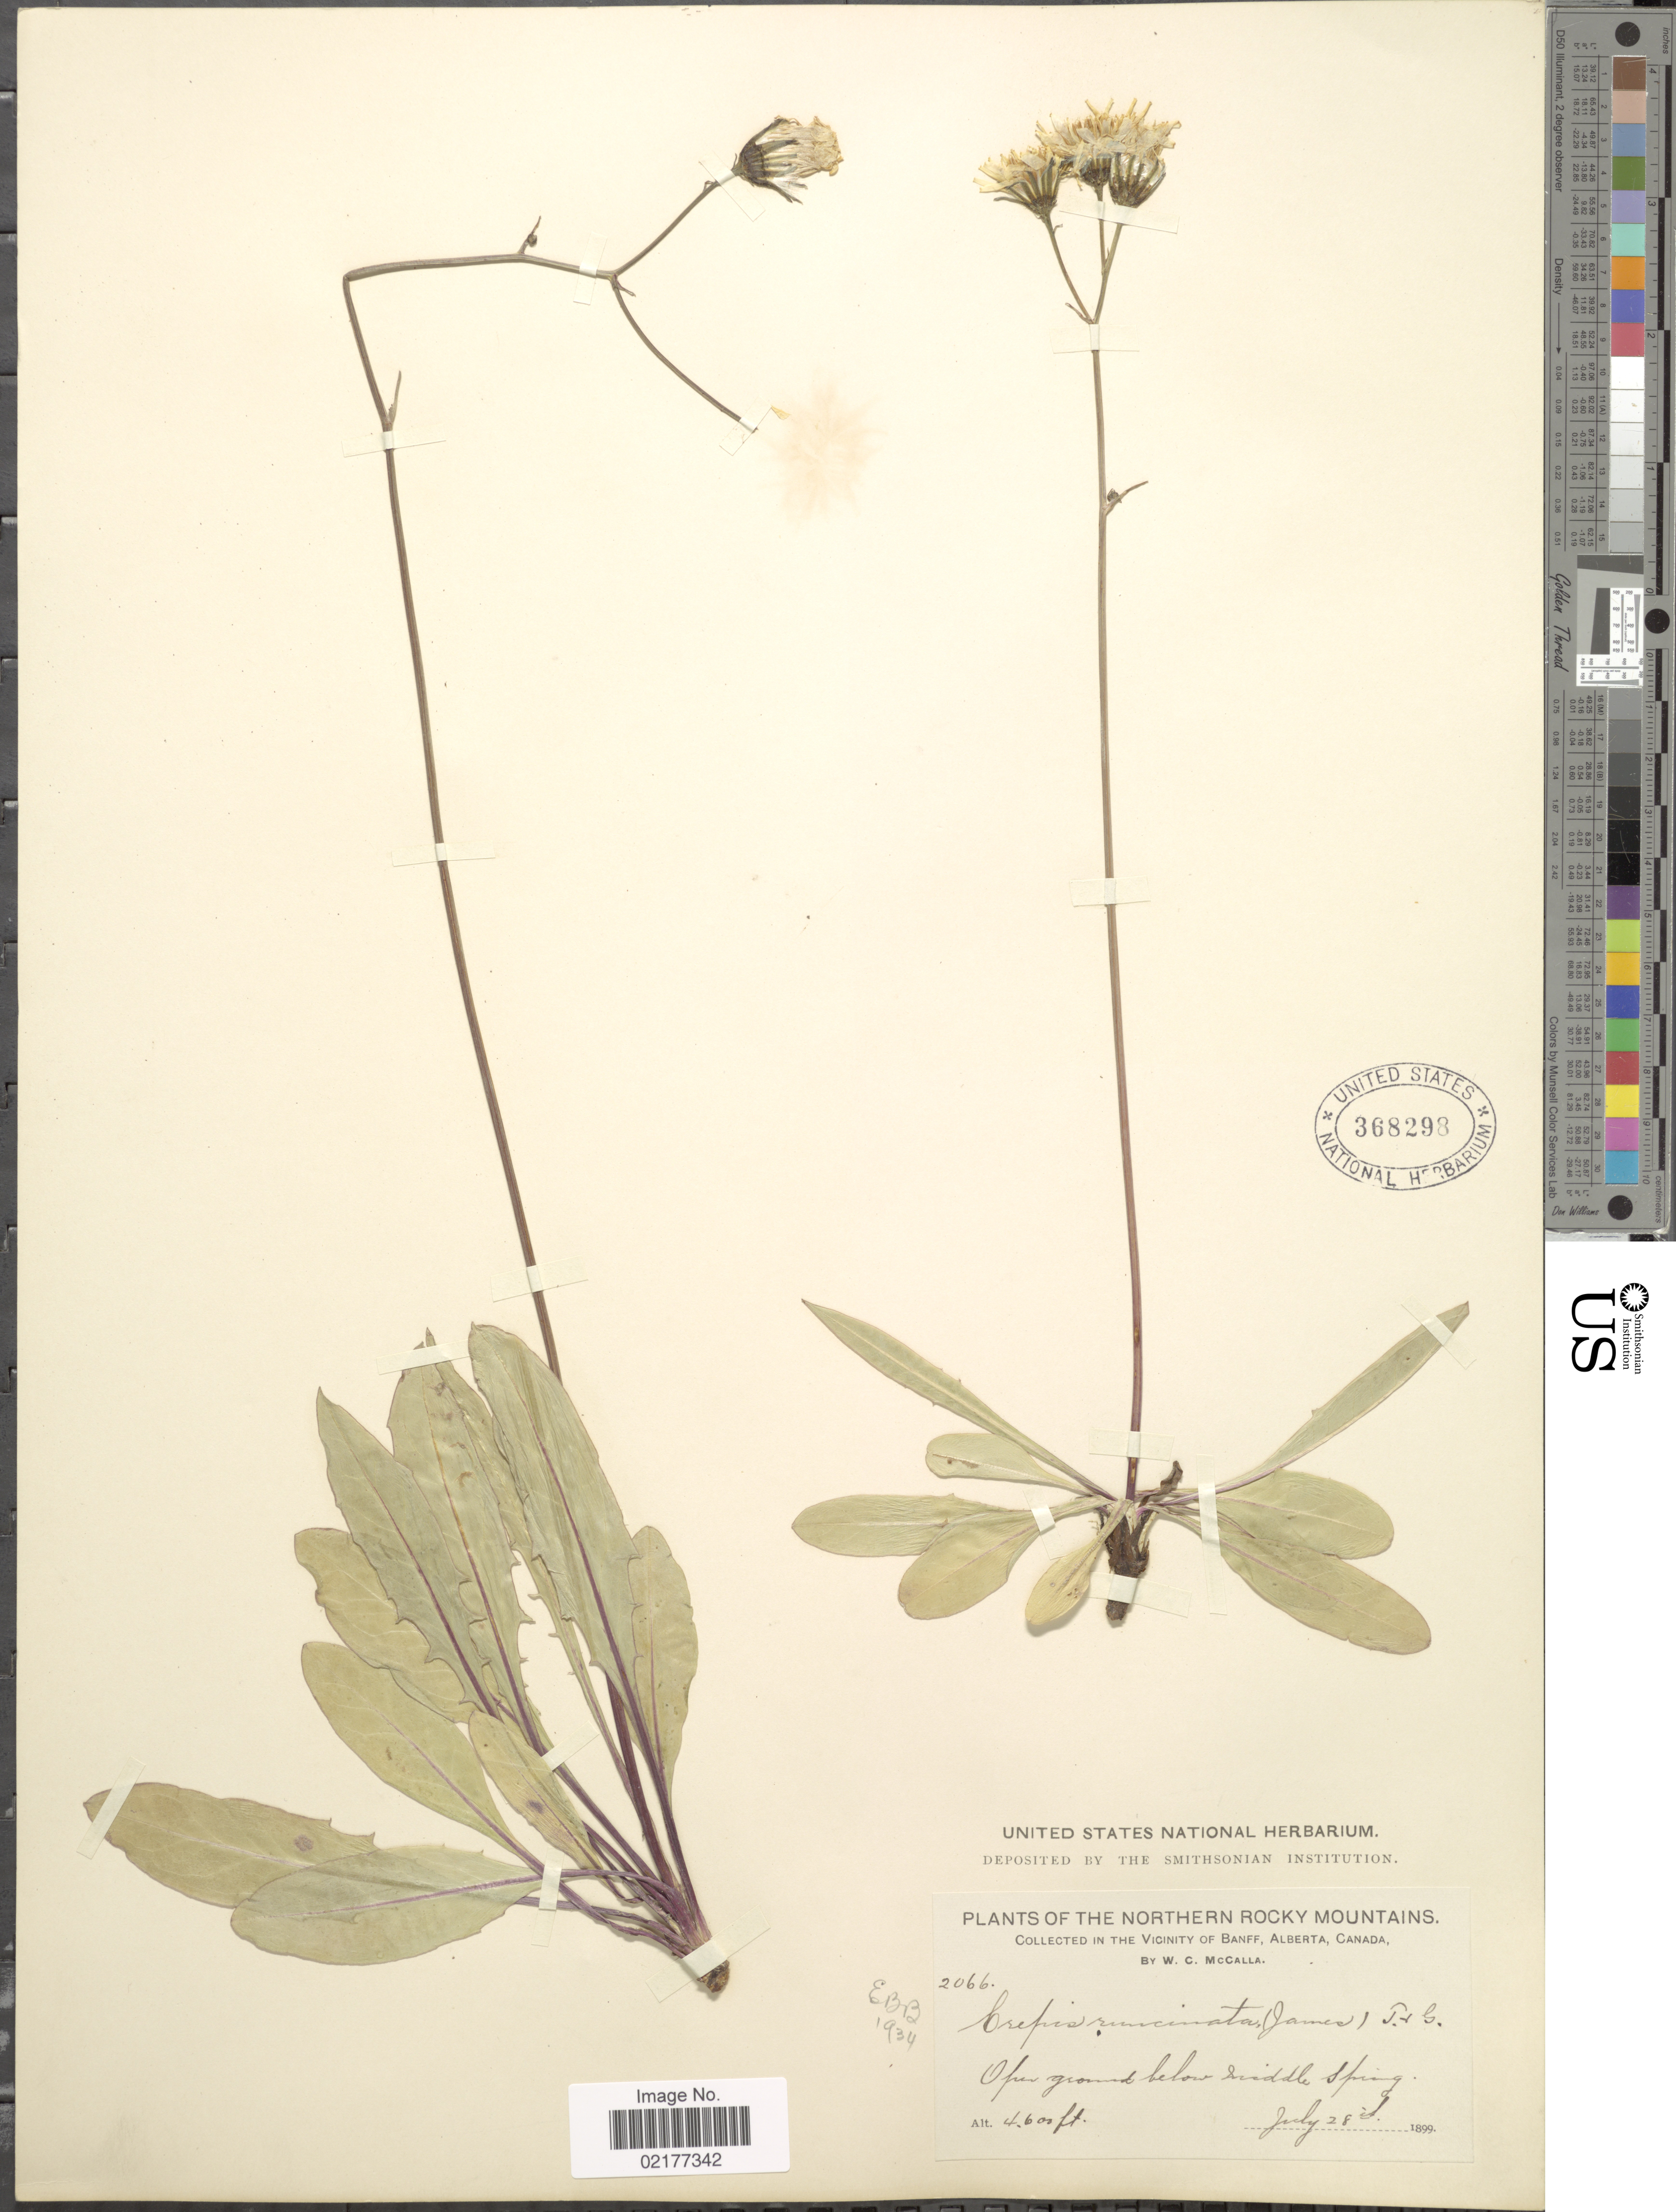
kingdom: Plantae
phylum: Tracheophyta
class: Magnoliopsida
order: Asterales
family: Asteraceae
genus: Crepis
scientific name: Crepis runcinata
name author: Torr. & A. Gray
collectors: W. McCalla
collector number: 2066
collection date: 1899-07-28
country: Canada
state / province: Alberta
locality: In the Vicinity of Banff, Alberta, Canada, Open ground below middle spring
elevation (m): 1402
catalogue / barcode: US 368298